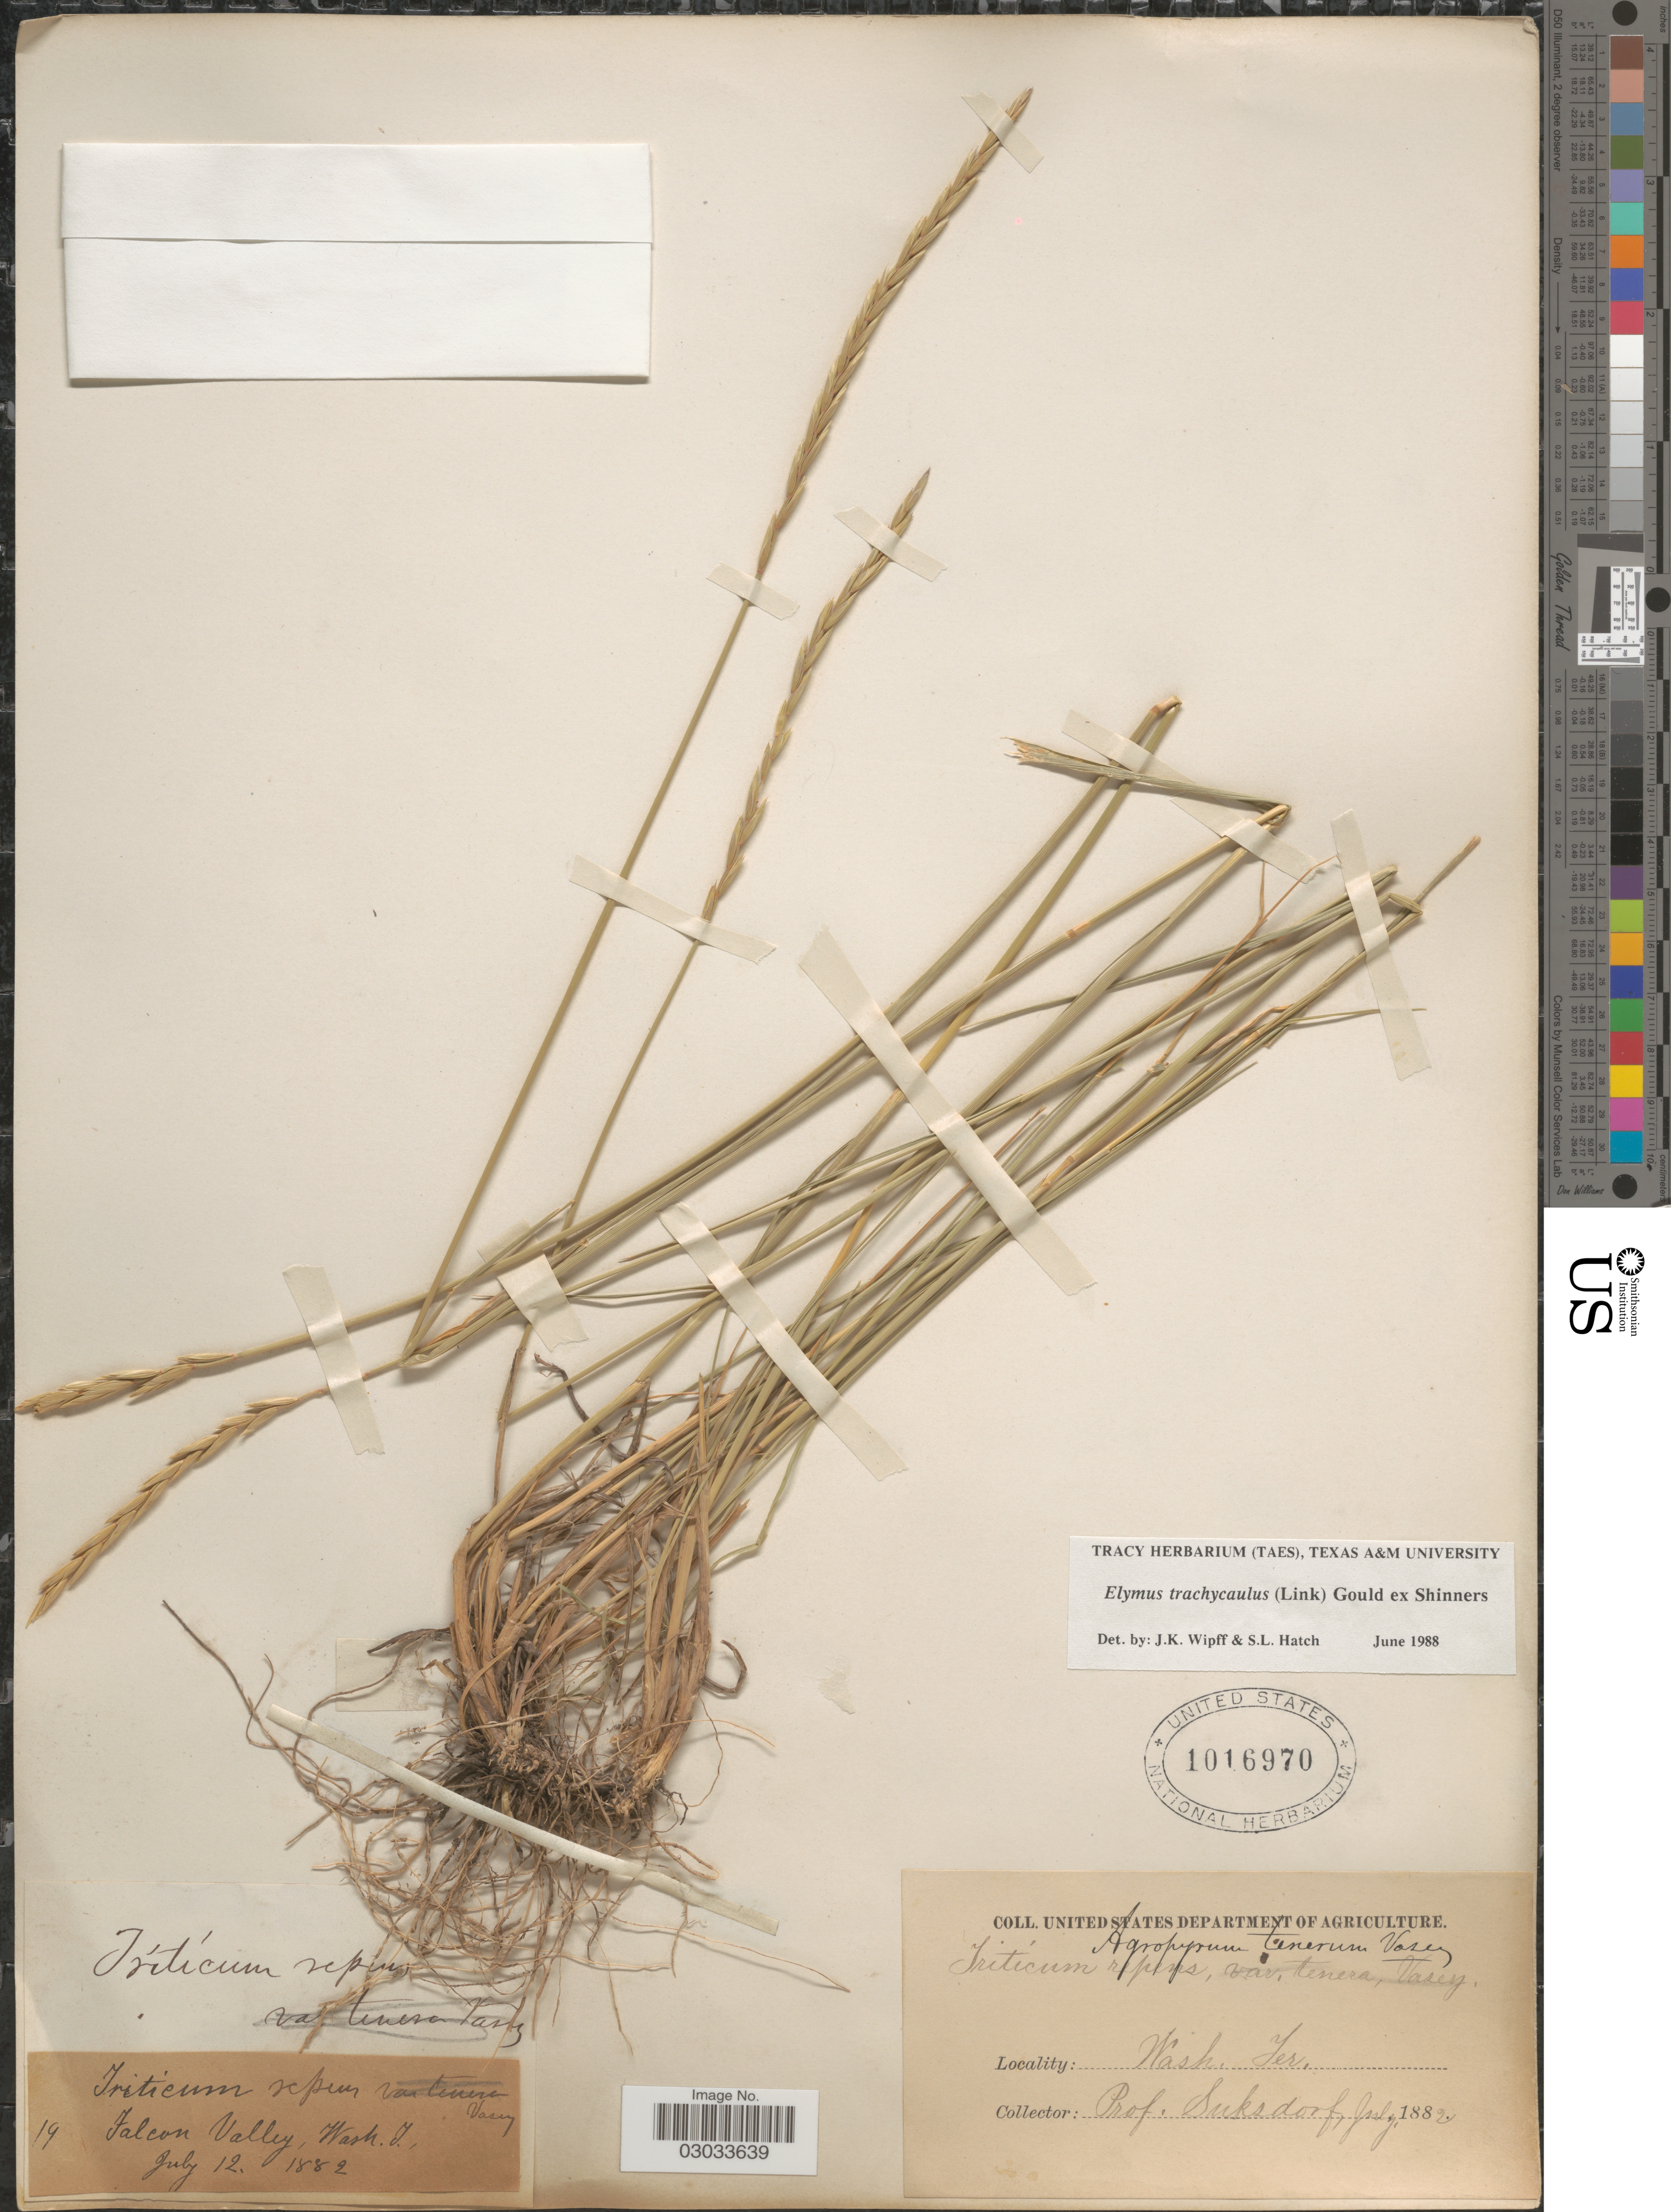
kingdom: Plantae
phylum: Tracheophyta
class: Liliopsida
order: Poales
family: Poaceae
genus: Elymus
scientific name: Elymus trachycaulus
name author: (Link) Gould ex Shinners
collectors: -- Suksdorf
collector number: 19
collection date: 1882-07-12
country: United States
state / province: Washington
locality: Falcon Valley.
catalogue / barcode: US 1016970